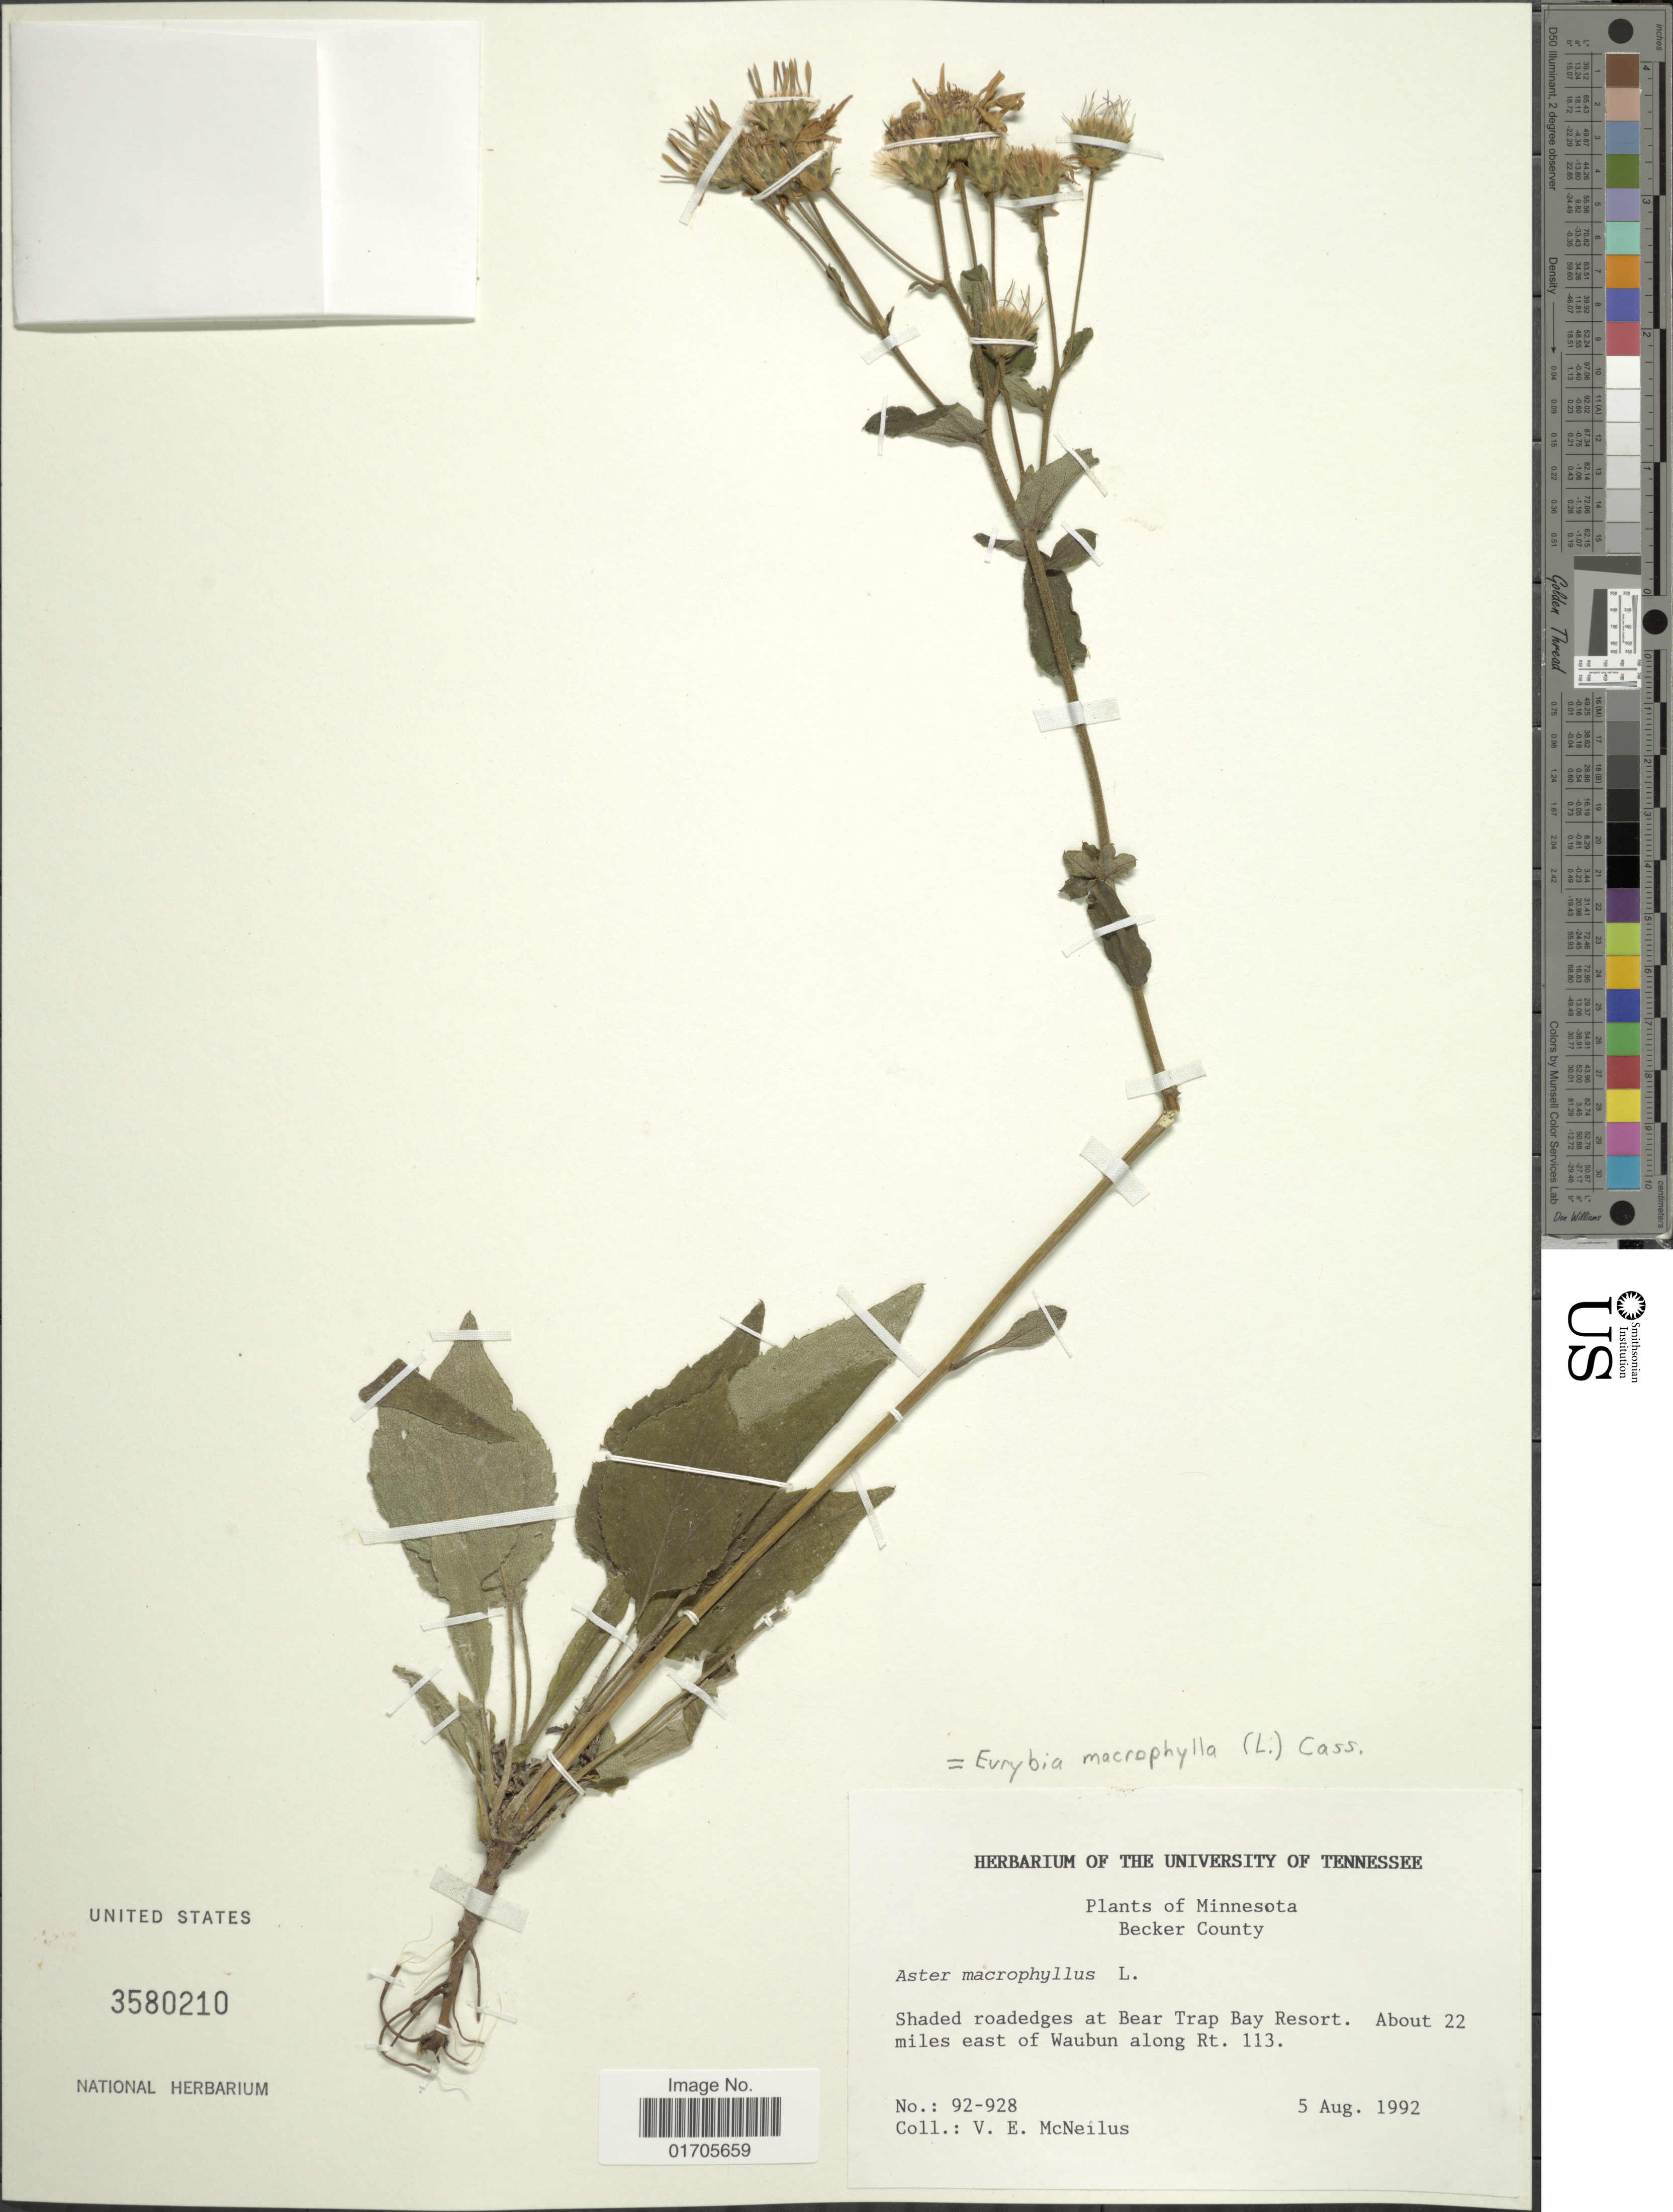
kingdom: Plantae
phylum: Tracheophyta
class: Magnoliopsida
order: Asterales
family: Asteraceae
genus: Eurybia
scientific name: Eurybia macrophylla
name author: (L.) Cass.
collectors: V. Mcneilus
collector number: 92-928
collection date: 1992-08-05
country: United States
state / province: Minnesota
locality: Minnesota. Becker County. Shaded roadedges at Bear Trap Bay Resort. About 22 miles east of Waubun along Rt. 113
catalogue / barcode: US 3580210